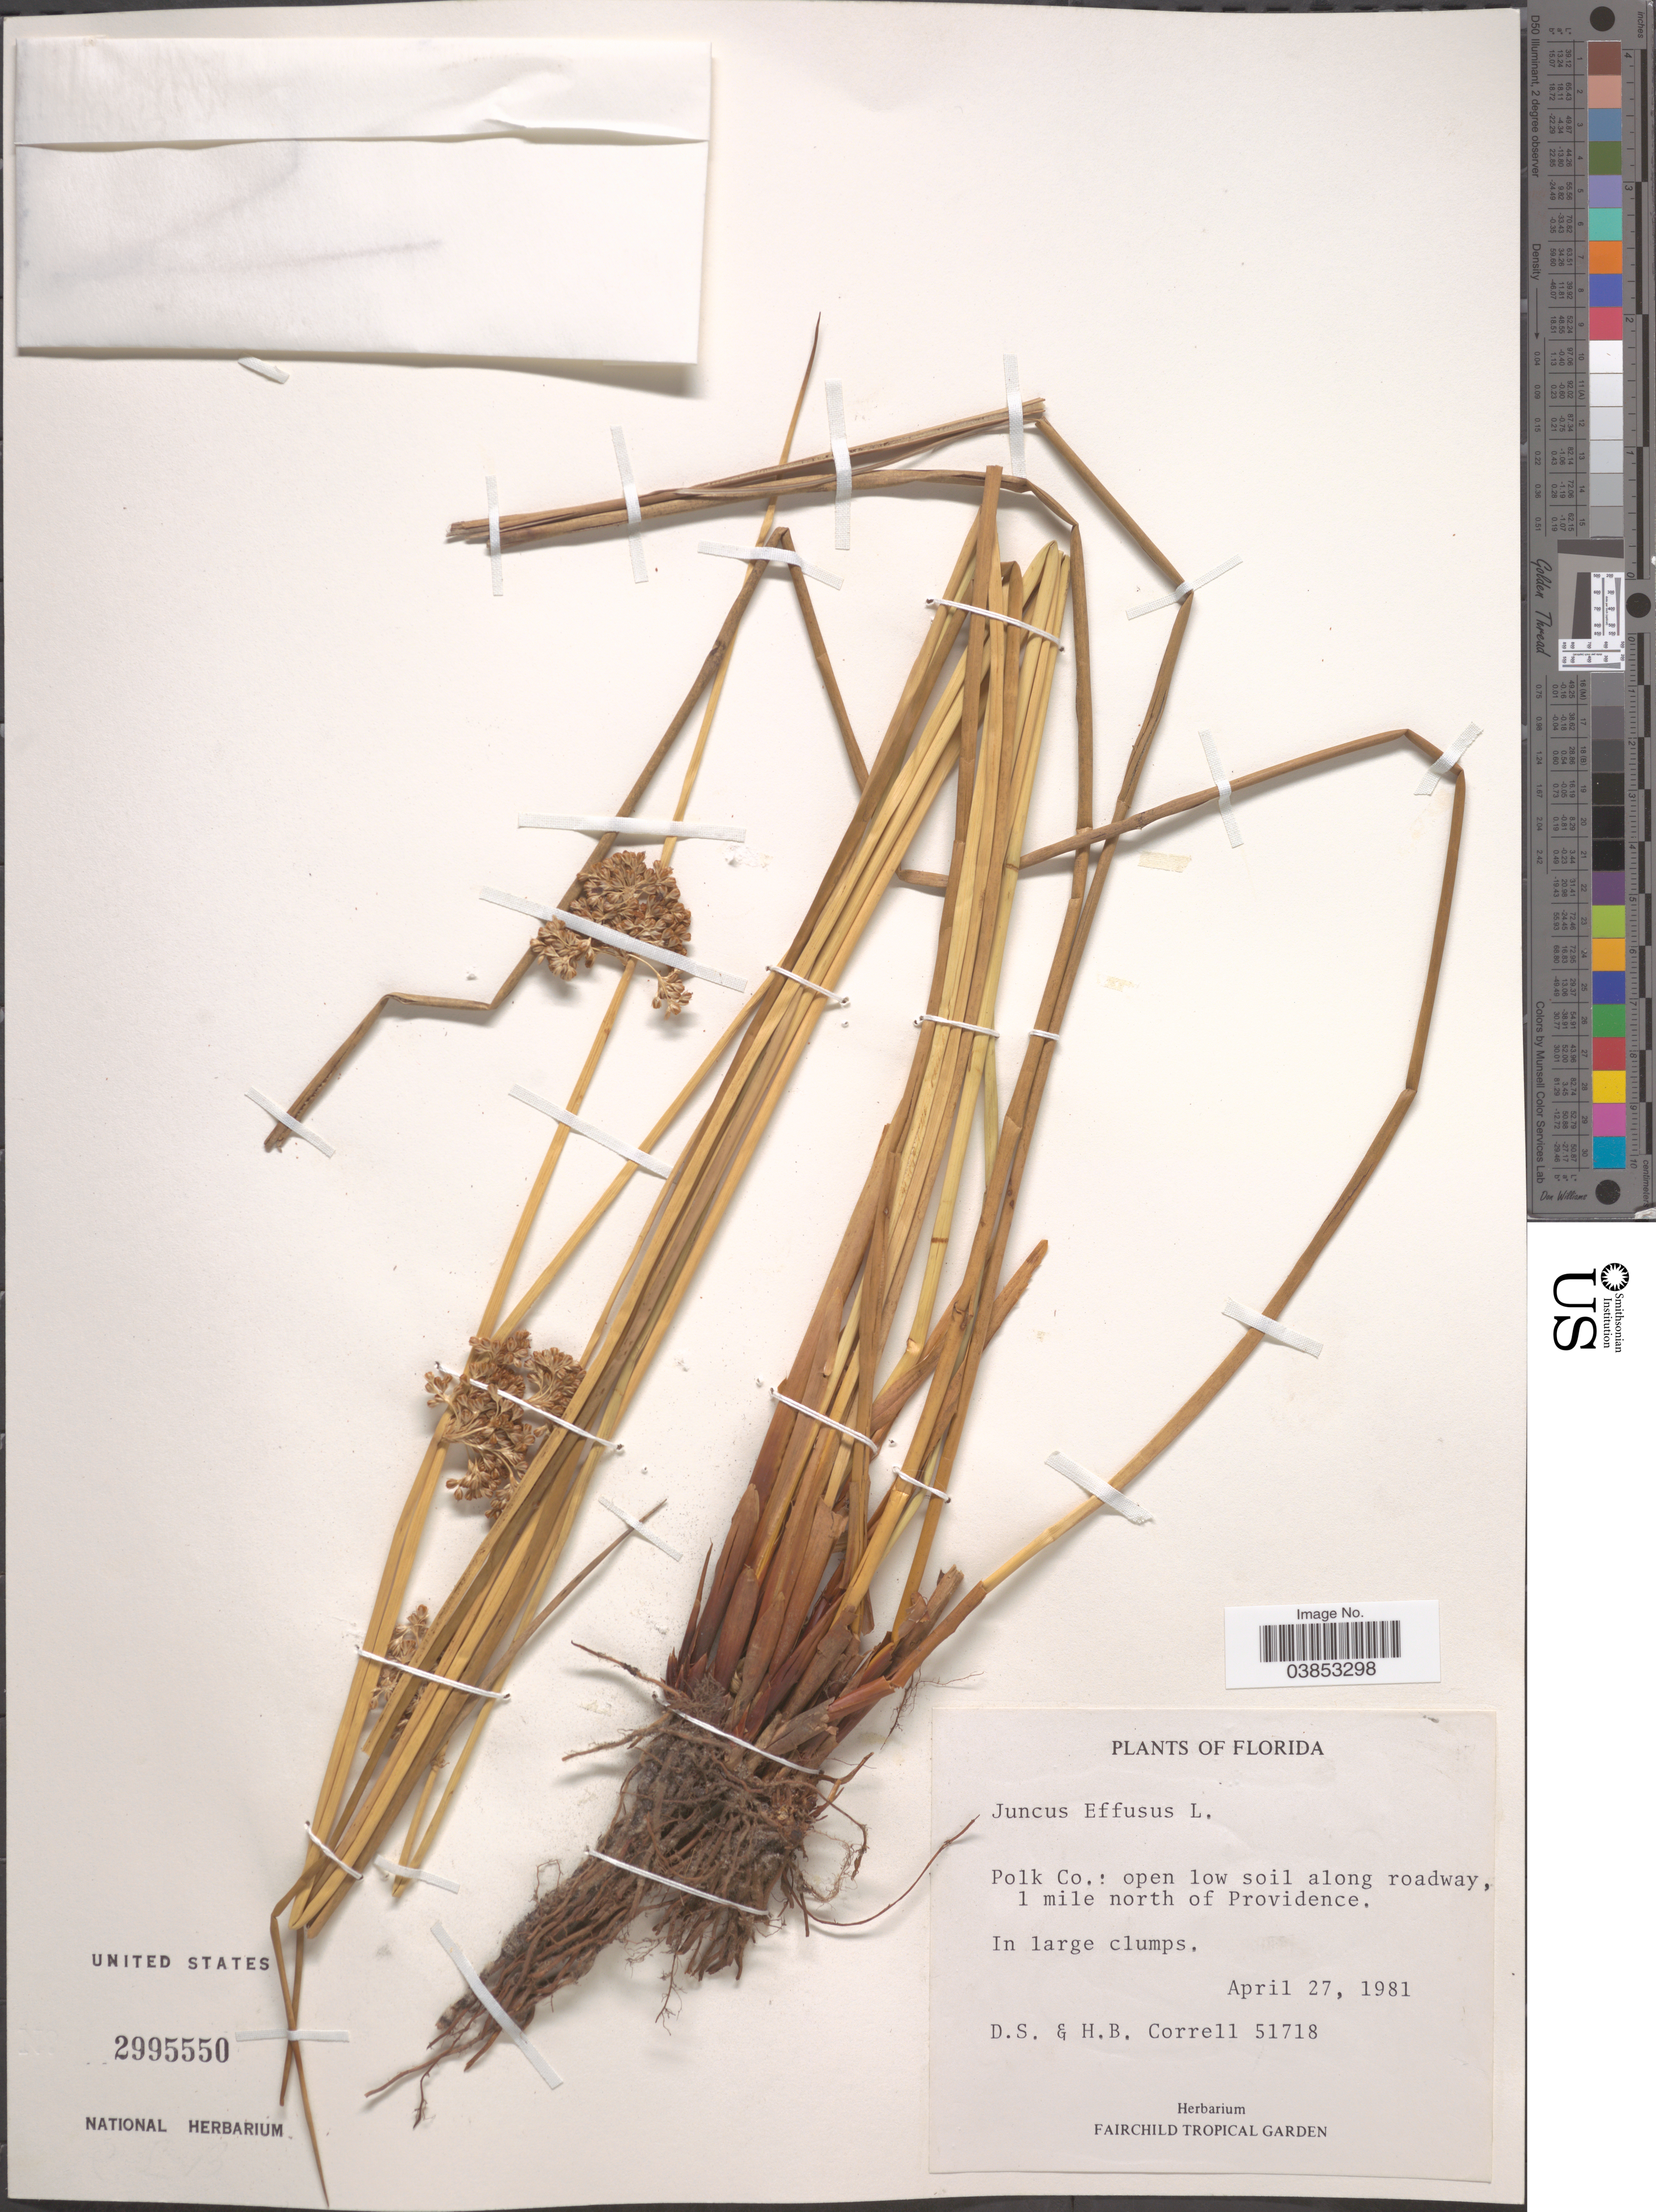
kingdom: Plantae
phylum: Tracheophyta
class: Liliopsida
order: Poales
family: Juncaceae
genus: Juncus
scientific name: Juncus effusus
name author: L.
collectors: D. S. Correll & H. Correll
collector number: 51718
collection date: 1981-04-27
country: United States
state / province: Florida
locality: Polk Co.: along roadway, 1 mile north of Providence.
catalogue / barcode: US 2995550